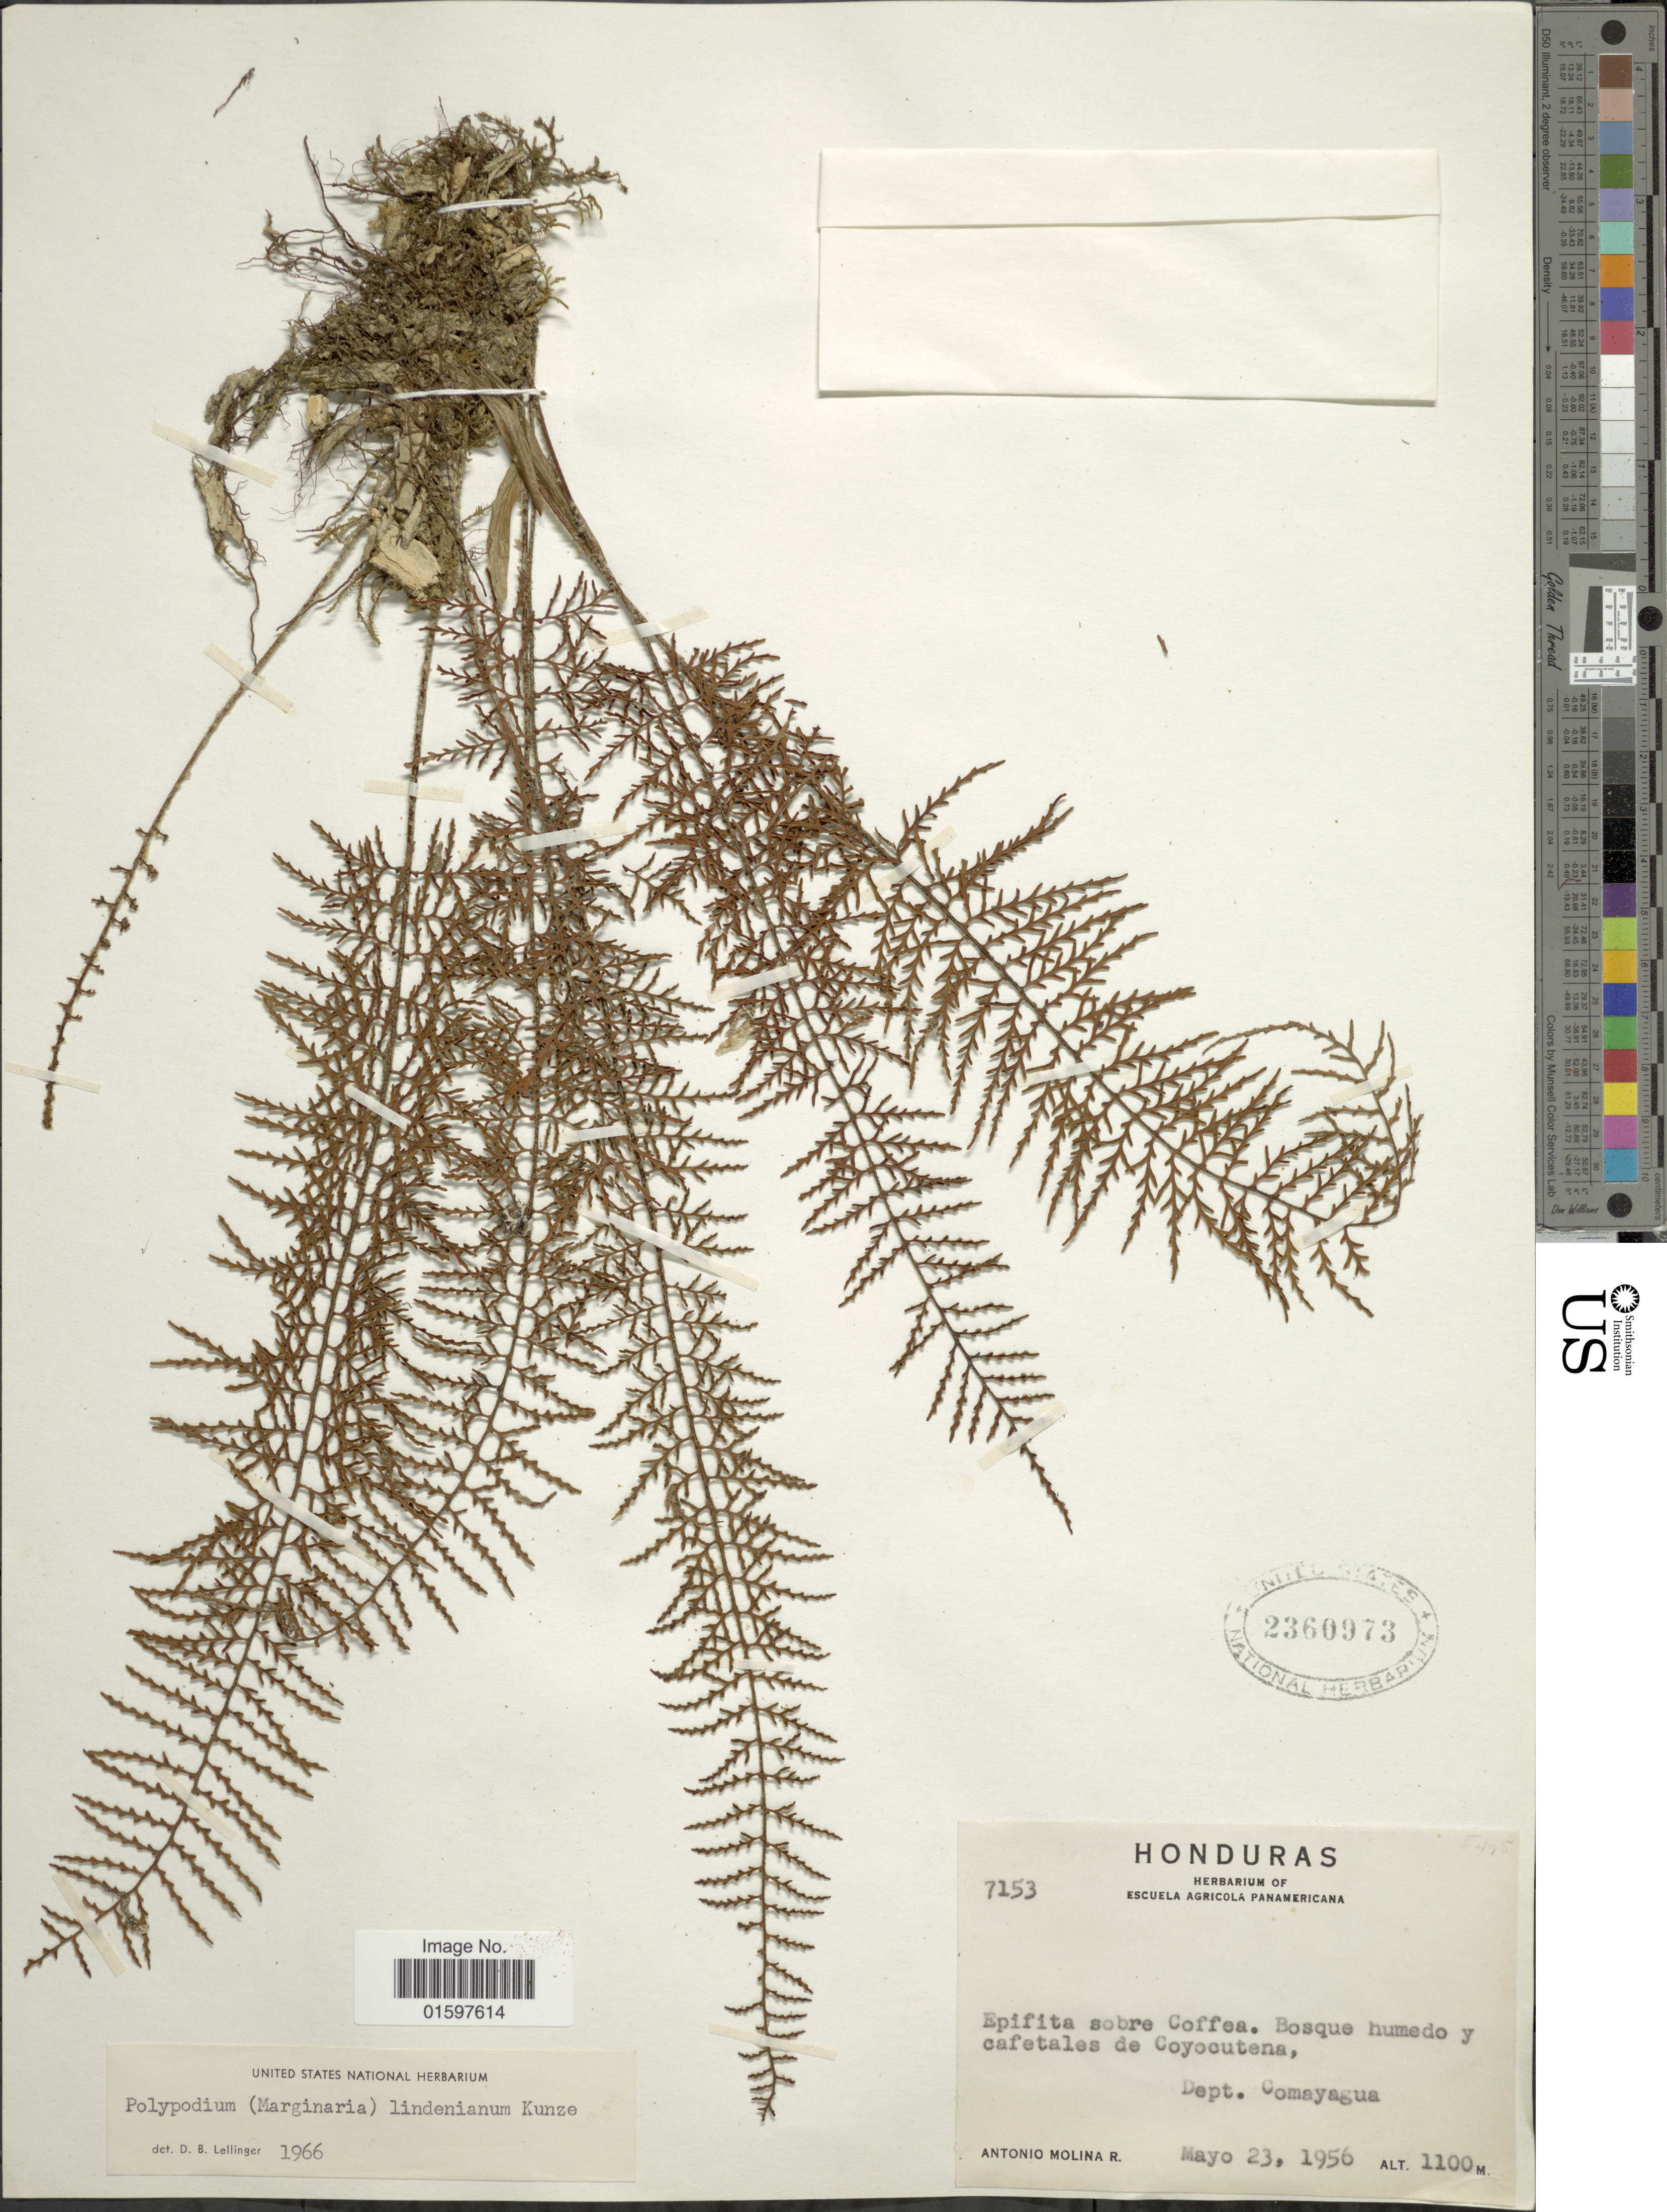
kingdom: Plantae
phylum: Tracheophyta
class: Polypodiopsida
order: Polypodiales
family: Polypodiaceae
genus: Pleopeltis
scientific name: Pleopeltis lindeniana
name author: (Kunze) A.R. Sm. & Tejero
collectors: A. Molina R.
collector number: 7153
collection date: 1956-05-23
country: Honduras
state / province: Comayagua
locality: Epifita sobre Coffea, bosque humedo y cafetales de Coyocutena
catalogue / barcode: US 2360973